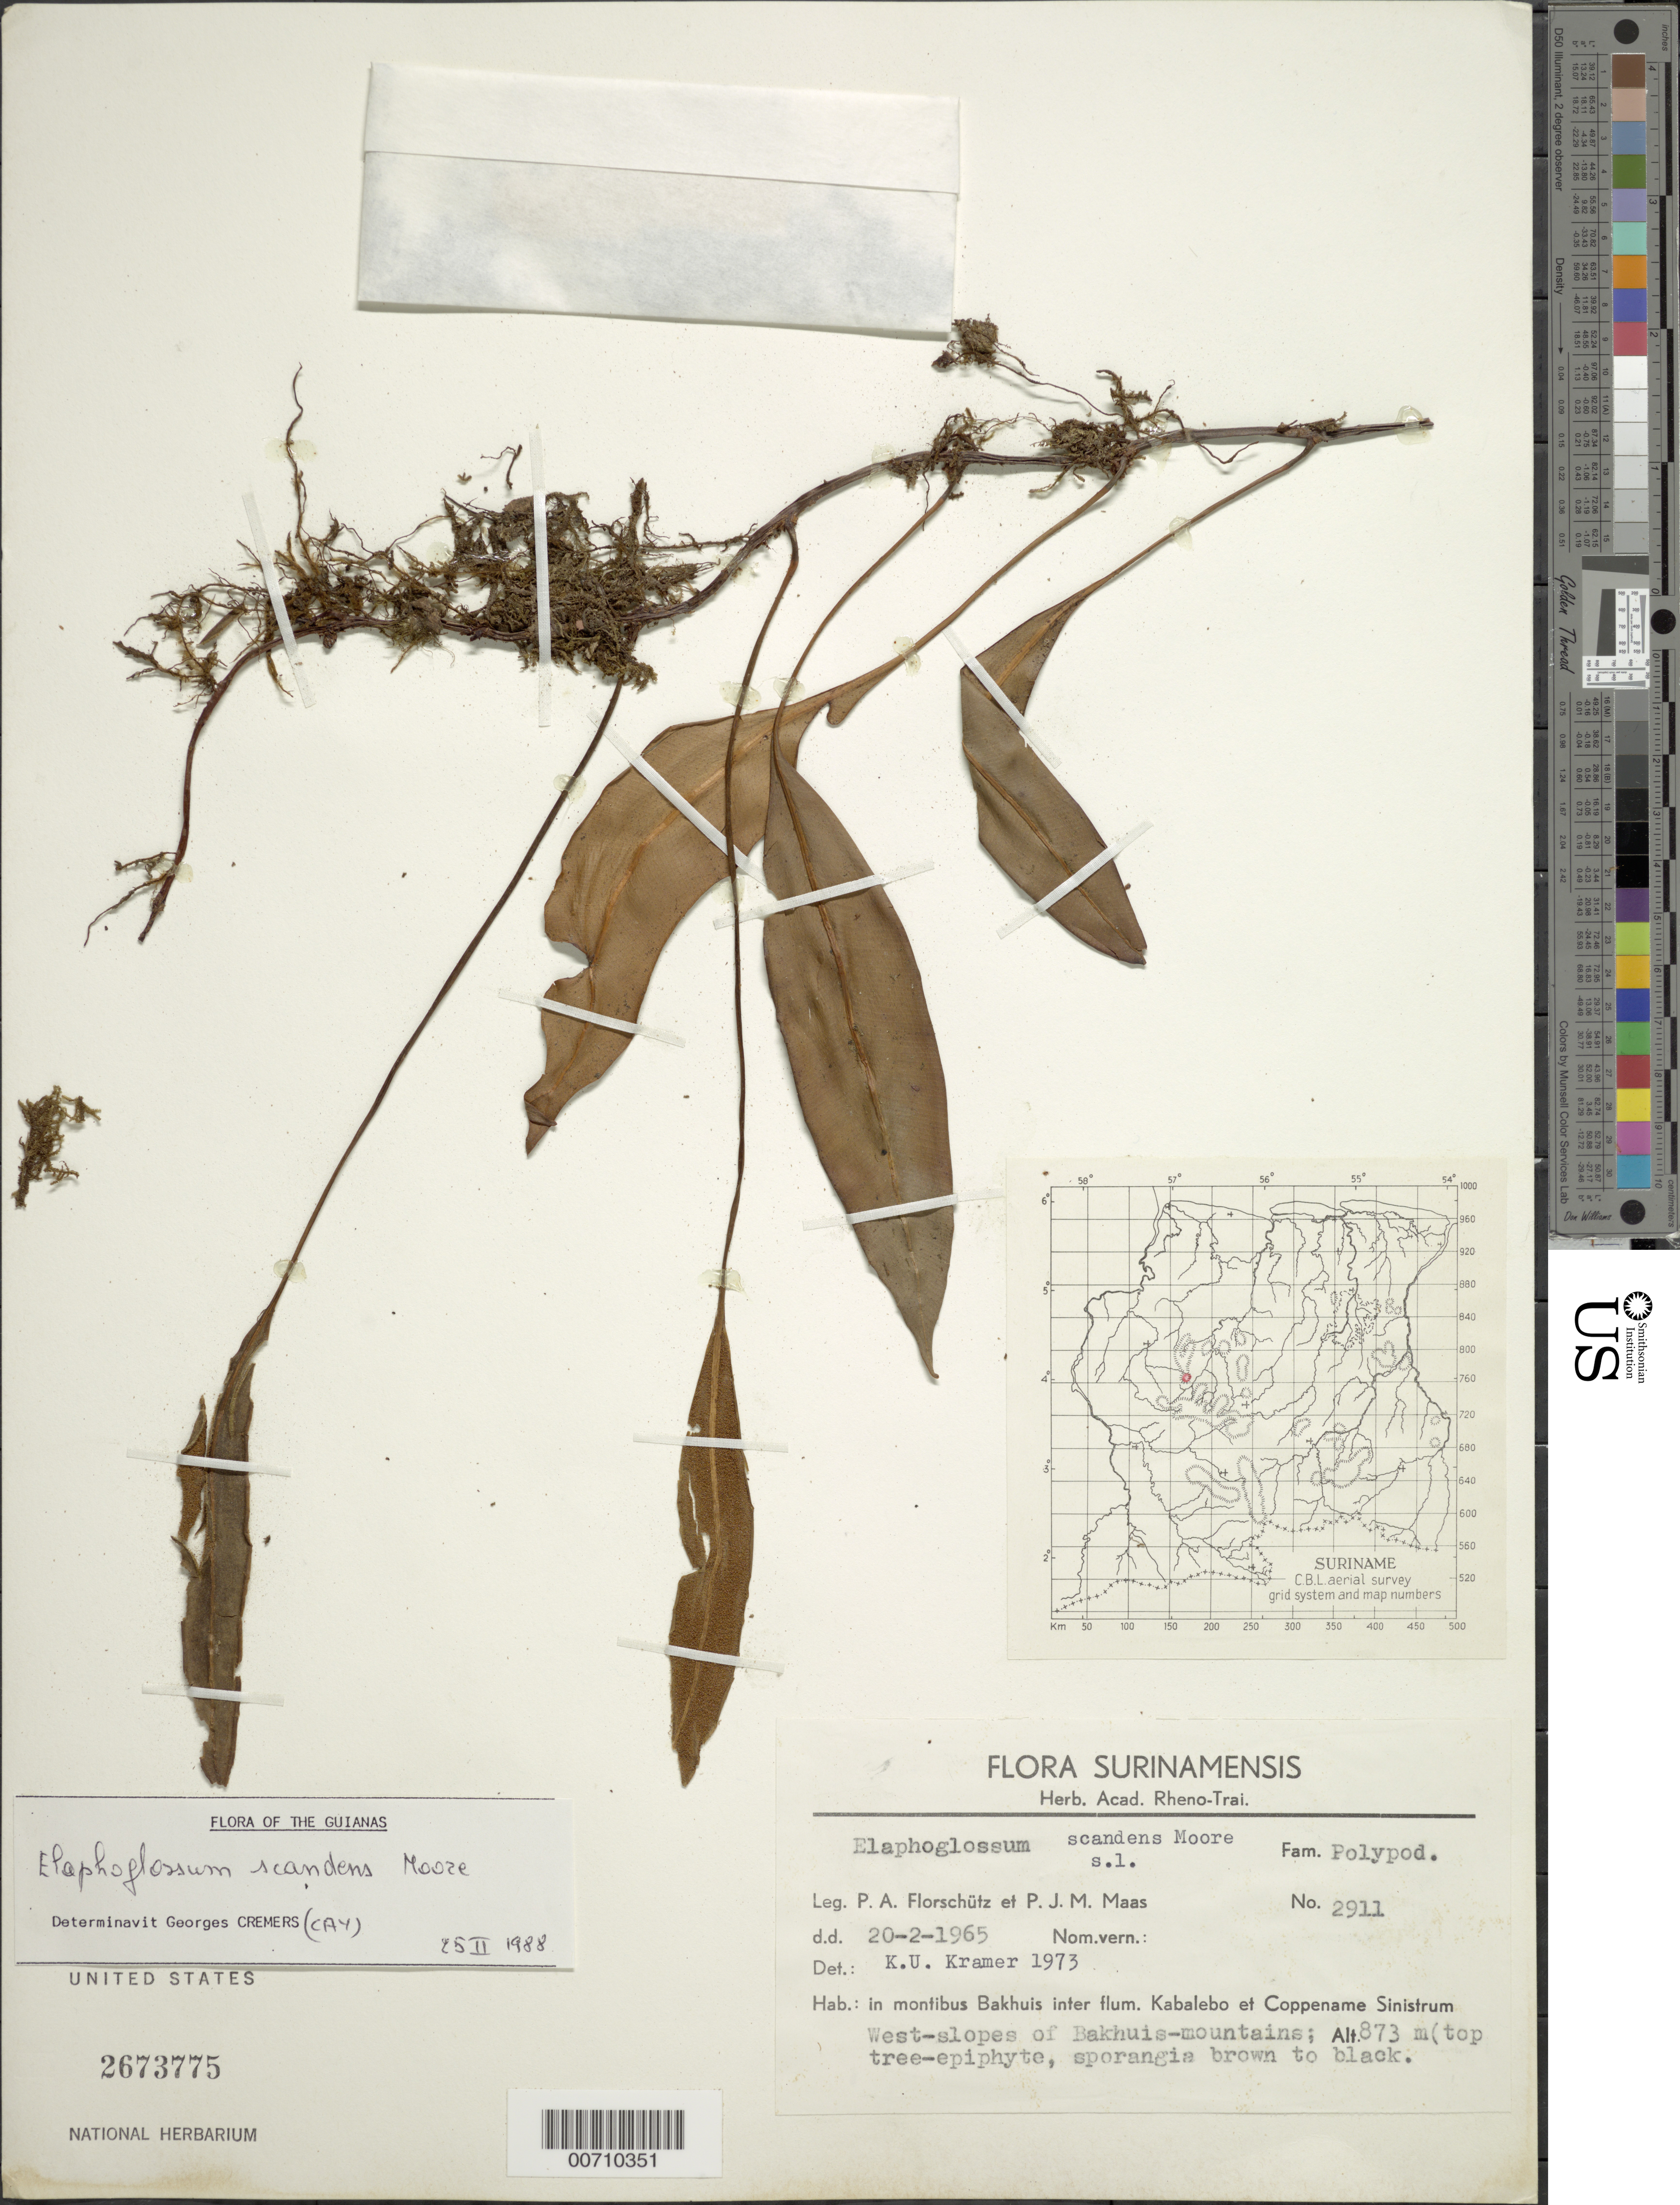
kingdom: Plantae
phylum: Tracheophyta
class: Polypodiopsida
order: Polypodiales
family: Dryopteridaceae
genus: Elaphoglossum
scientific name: Elaphoglossum scandens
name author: (Bory ex Fée) T. Moore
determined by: Cremers, Georges A.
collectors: P. Florschütz & P. Maas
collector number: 2911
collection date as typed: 20-Feb-65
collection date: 1965-02-20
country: Suriname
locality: Mont Bakhuis, betw. Kabalebo & Coppename Rivers, W slopes of Bakhuis-mountains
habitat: West-slopes, tree-epiphyte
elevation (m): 873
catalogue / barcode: US 2673775